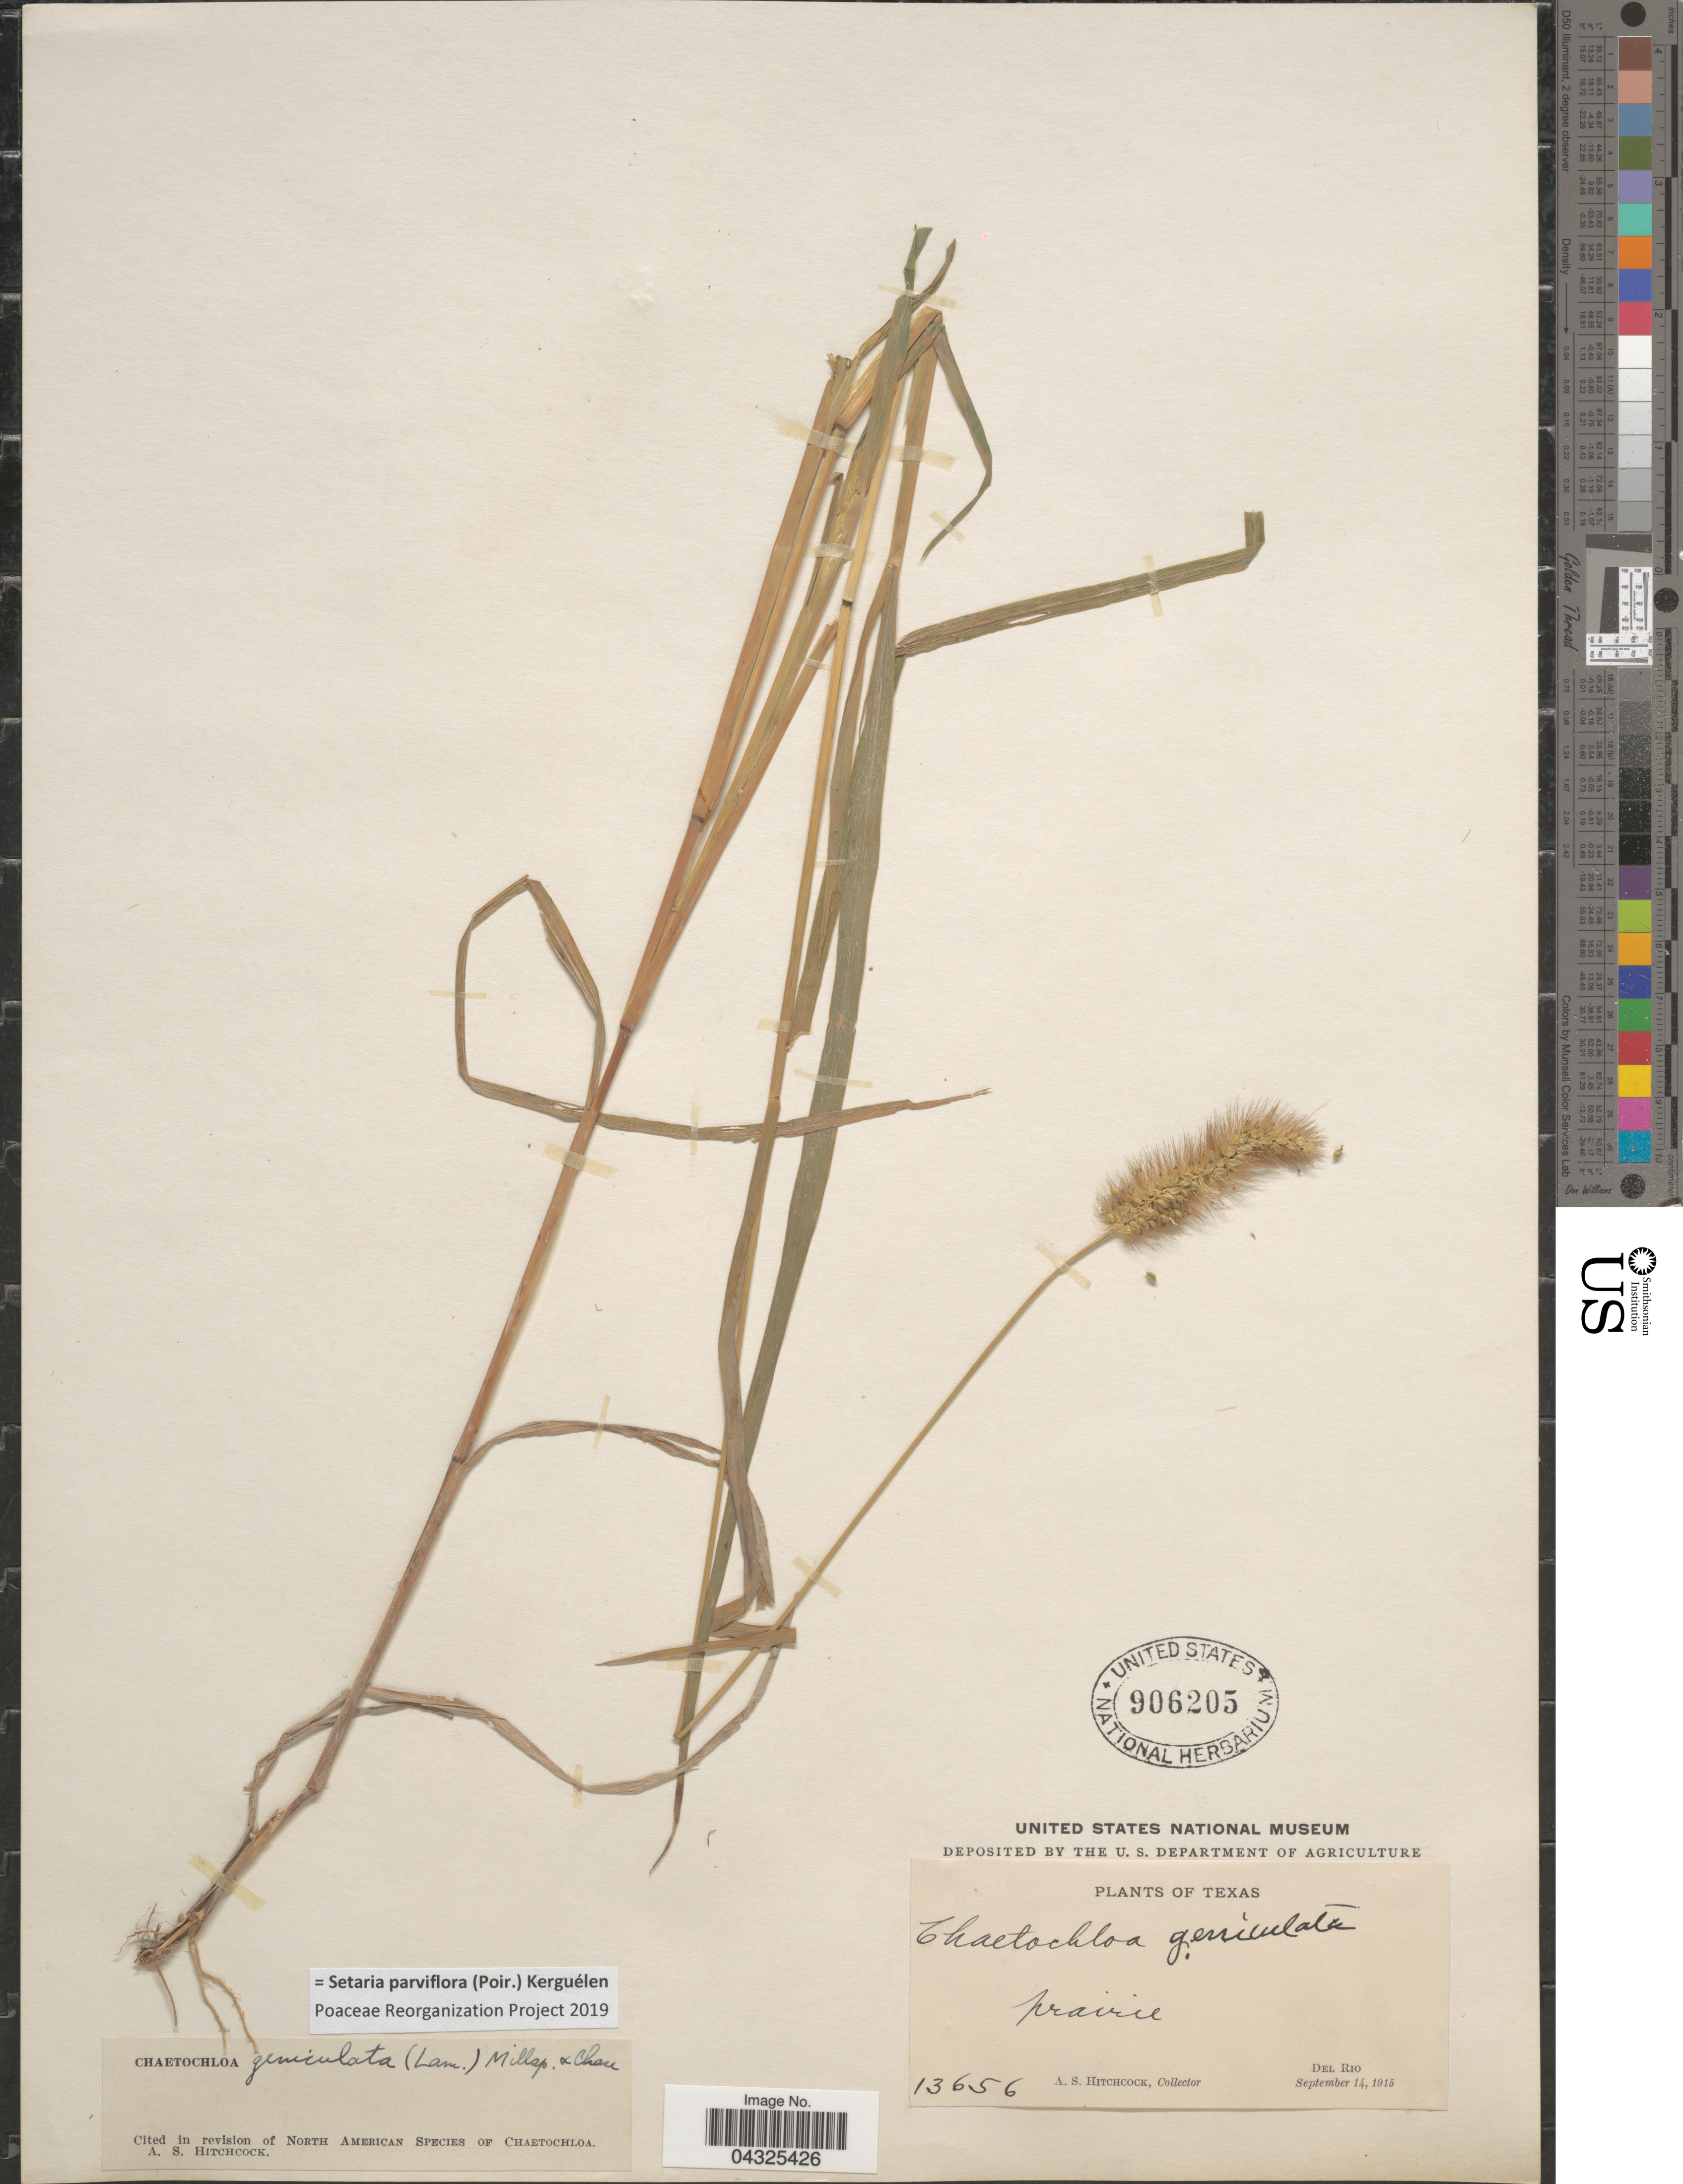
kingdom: Plantae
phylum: Tracheophyta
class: Liliopsida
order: Poales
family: Poaceae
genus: Setaria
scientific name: Setaria parviflora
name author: (Poir.) Kerguélen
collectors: A. S. Hitchcock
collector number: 13656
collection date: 1915-09-14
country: United States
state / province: Texas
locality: Del Rio.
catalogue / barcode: US 906205